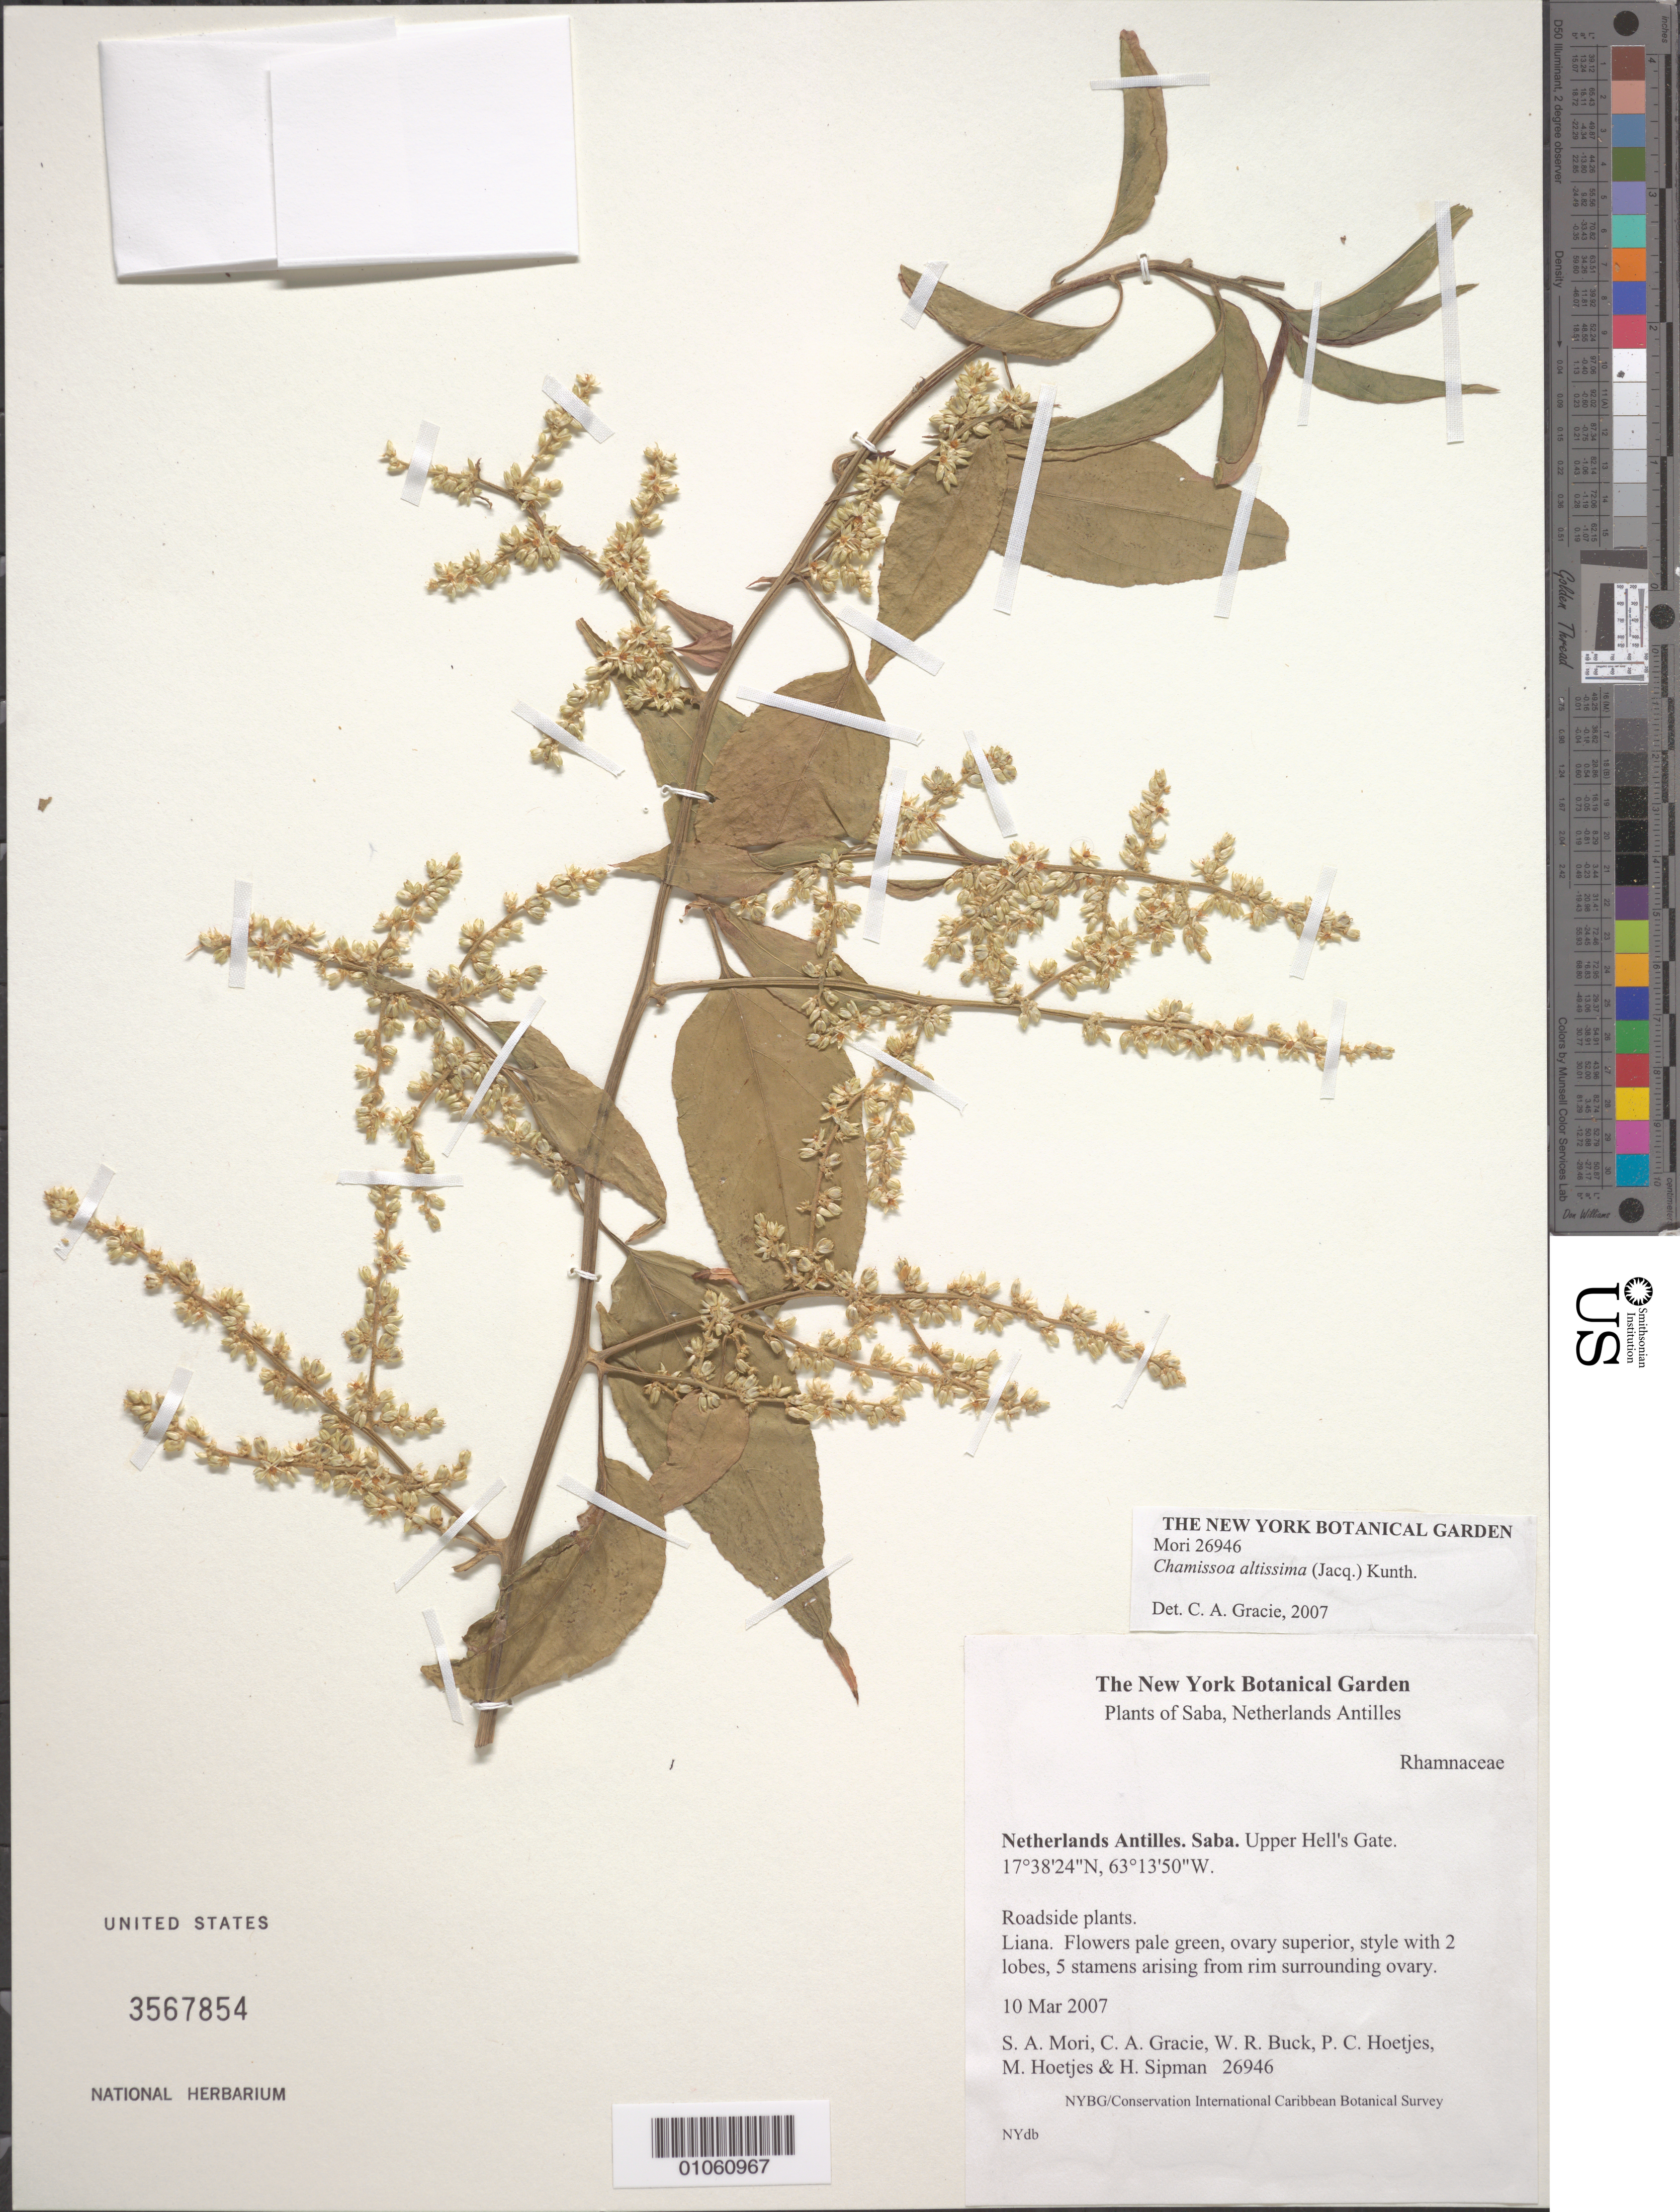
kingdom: Plantae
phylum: Tracheophyta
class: Magnoliopsida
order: Caryophyllales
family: Amaranthaceae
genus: Chamissoa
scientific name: Chamissoa altissima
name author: (Jacq.) Kunth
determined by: Gracie, Carol A.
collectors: S. Mori, C. A. Gracie, W. R. Buck, P. Hoetjes, M. Hoetjes & H. Sipman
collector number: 26946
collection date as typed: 10 Mar 2007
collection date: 2007-03-10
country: Netherlands Antilles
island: Saba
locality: Upper Hell's Gate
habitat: Roadside plants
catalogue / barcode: US 3567854